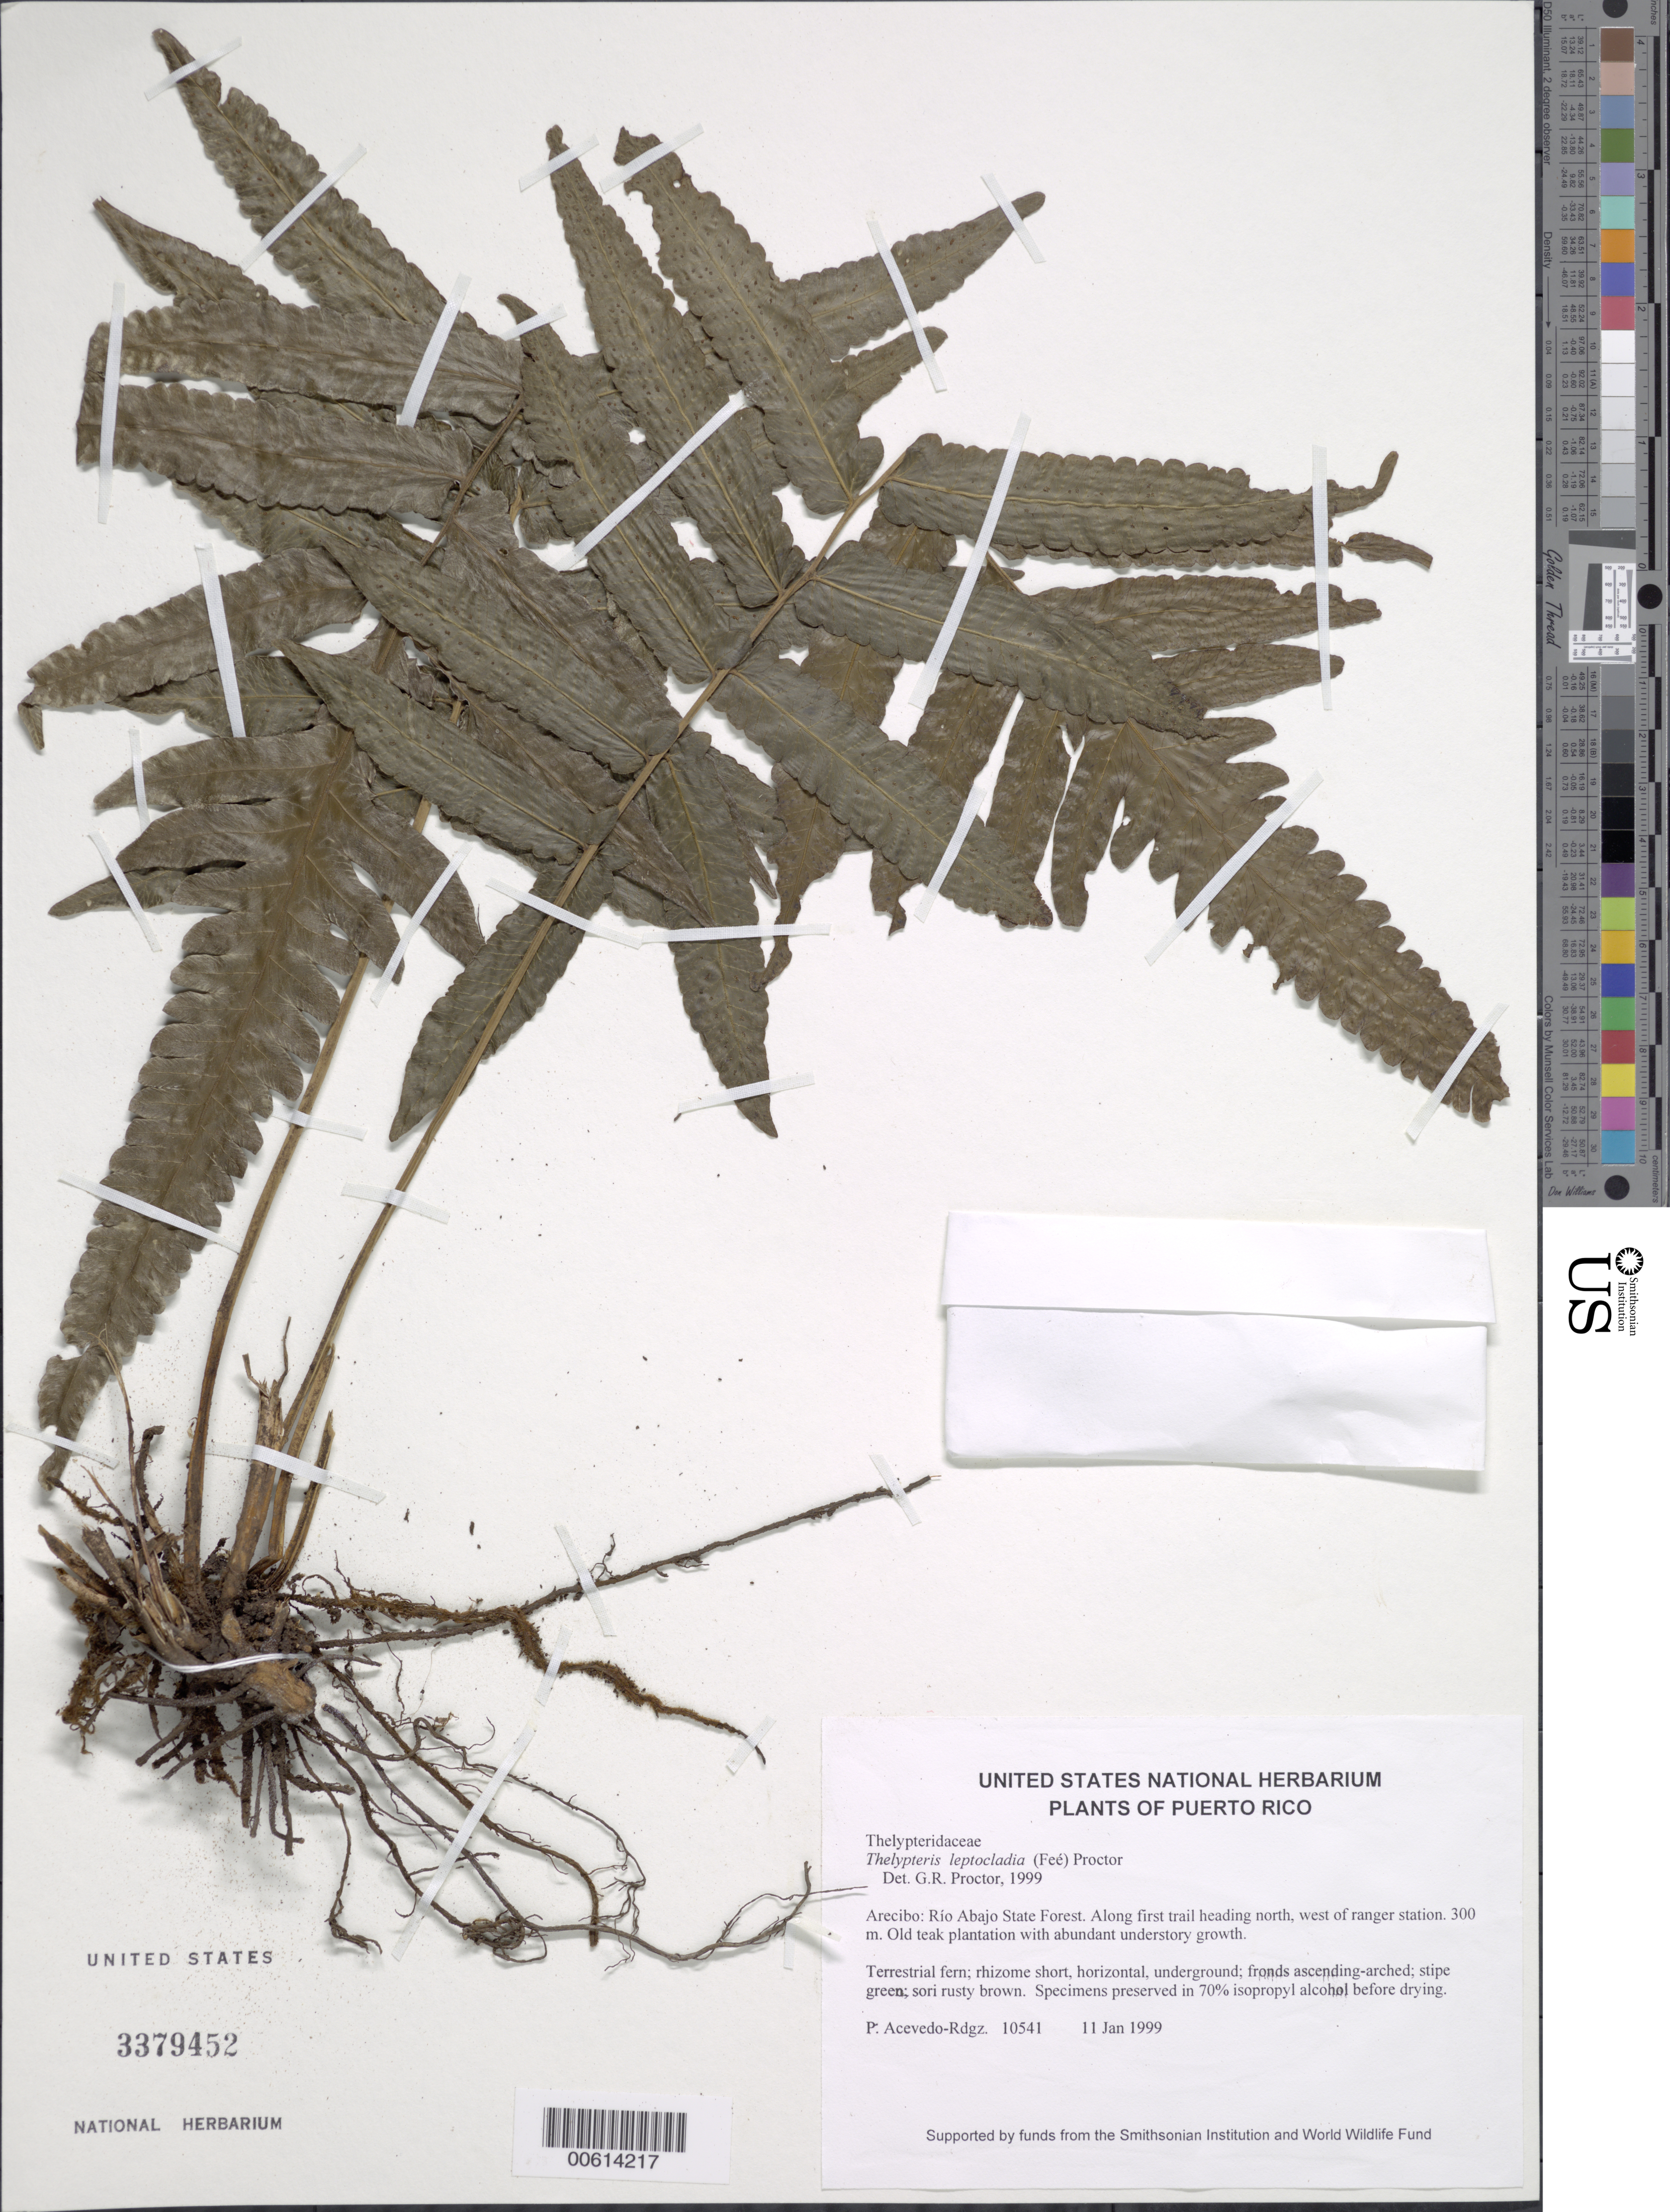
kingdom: Plantae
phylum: Tracheophyta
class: Polypodiopsida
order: Polypodiales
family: Thelypteridaceae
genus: Goniopteris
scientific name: Goniopteris leptocladia (Fée) comb. nov., ined 2015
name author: (Fée)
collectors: P. Acevedo-Rodr.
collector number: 10541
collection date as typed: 11 Jan 1999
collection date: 1999-01-11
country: Puerto Rico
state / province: Arecibo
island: Puerto Rico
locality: Arecibo; Río Abajo State Forest. Along first trail heading north, west of ranger station.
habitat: Old teak plantation with abundant understory growth.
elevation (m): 300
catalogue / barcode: US 3379452